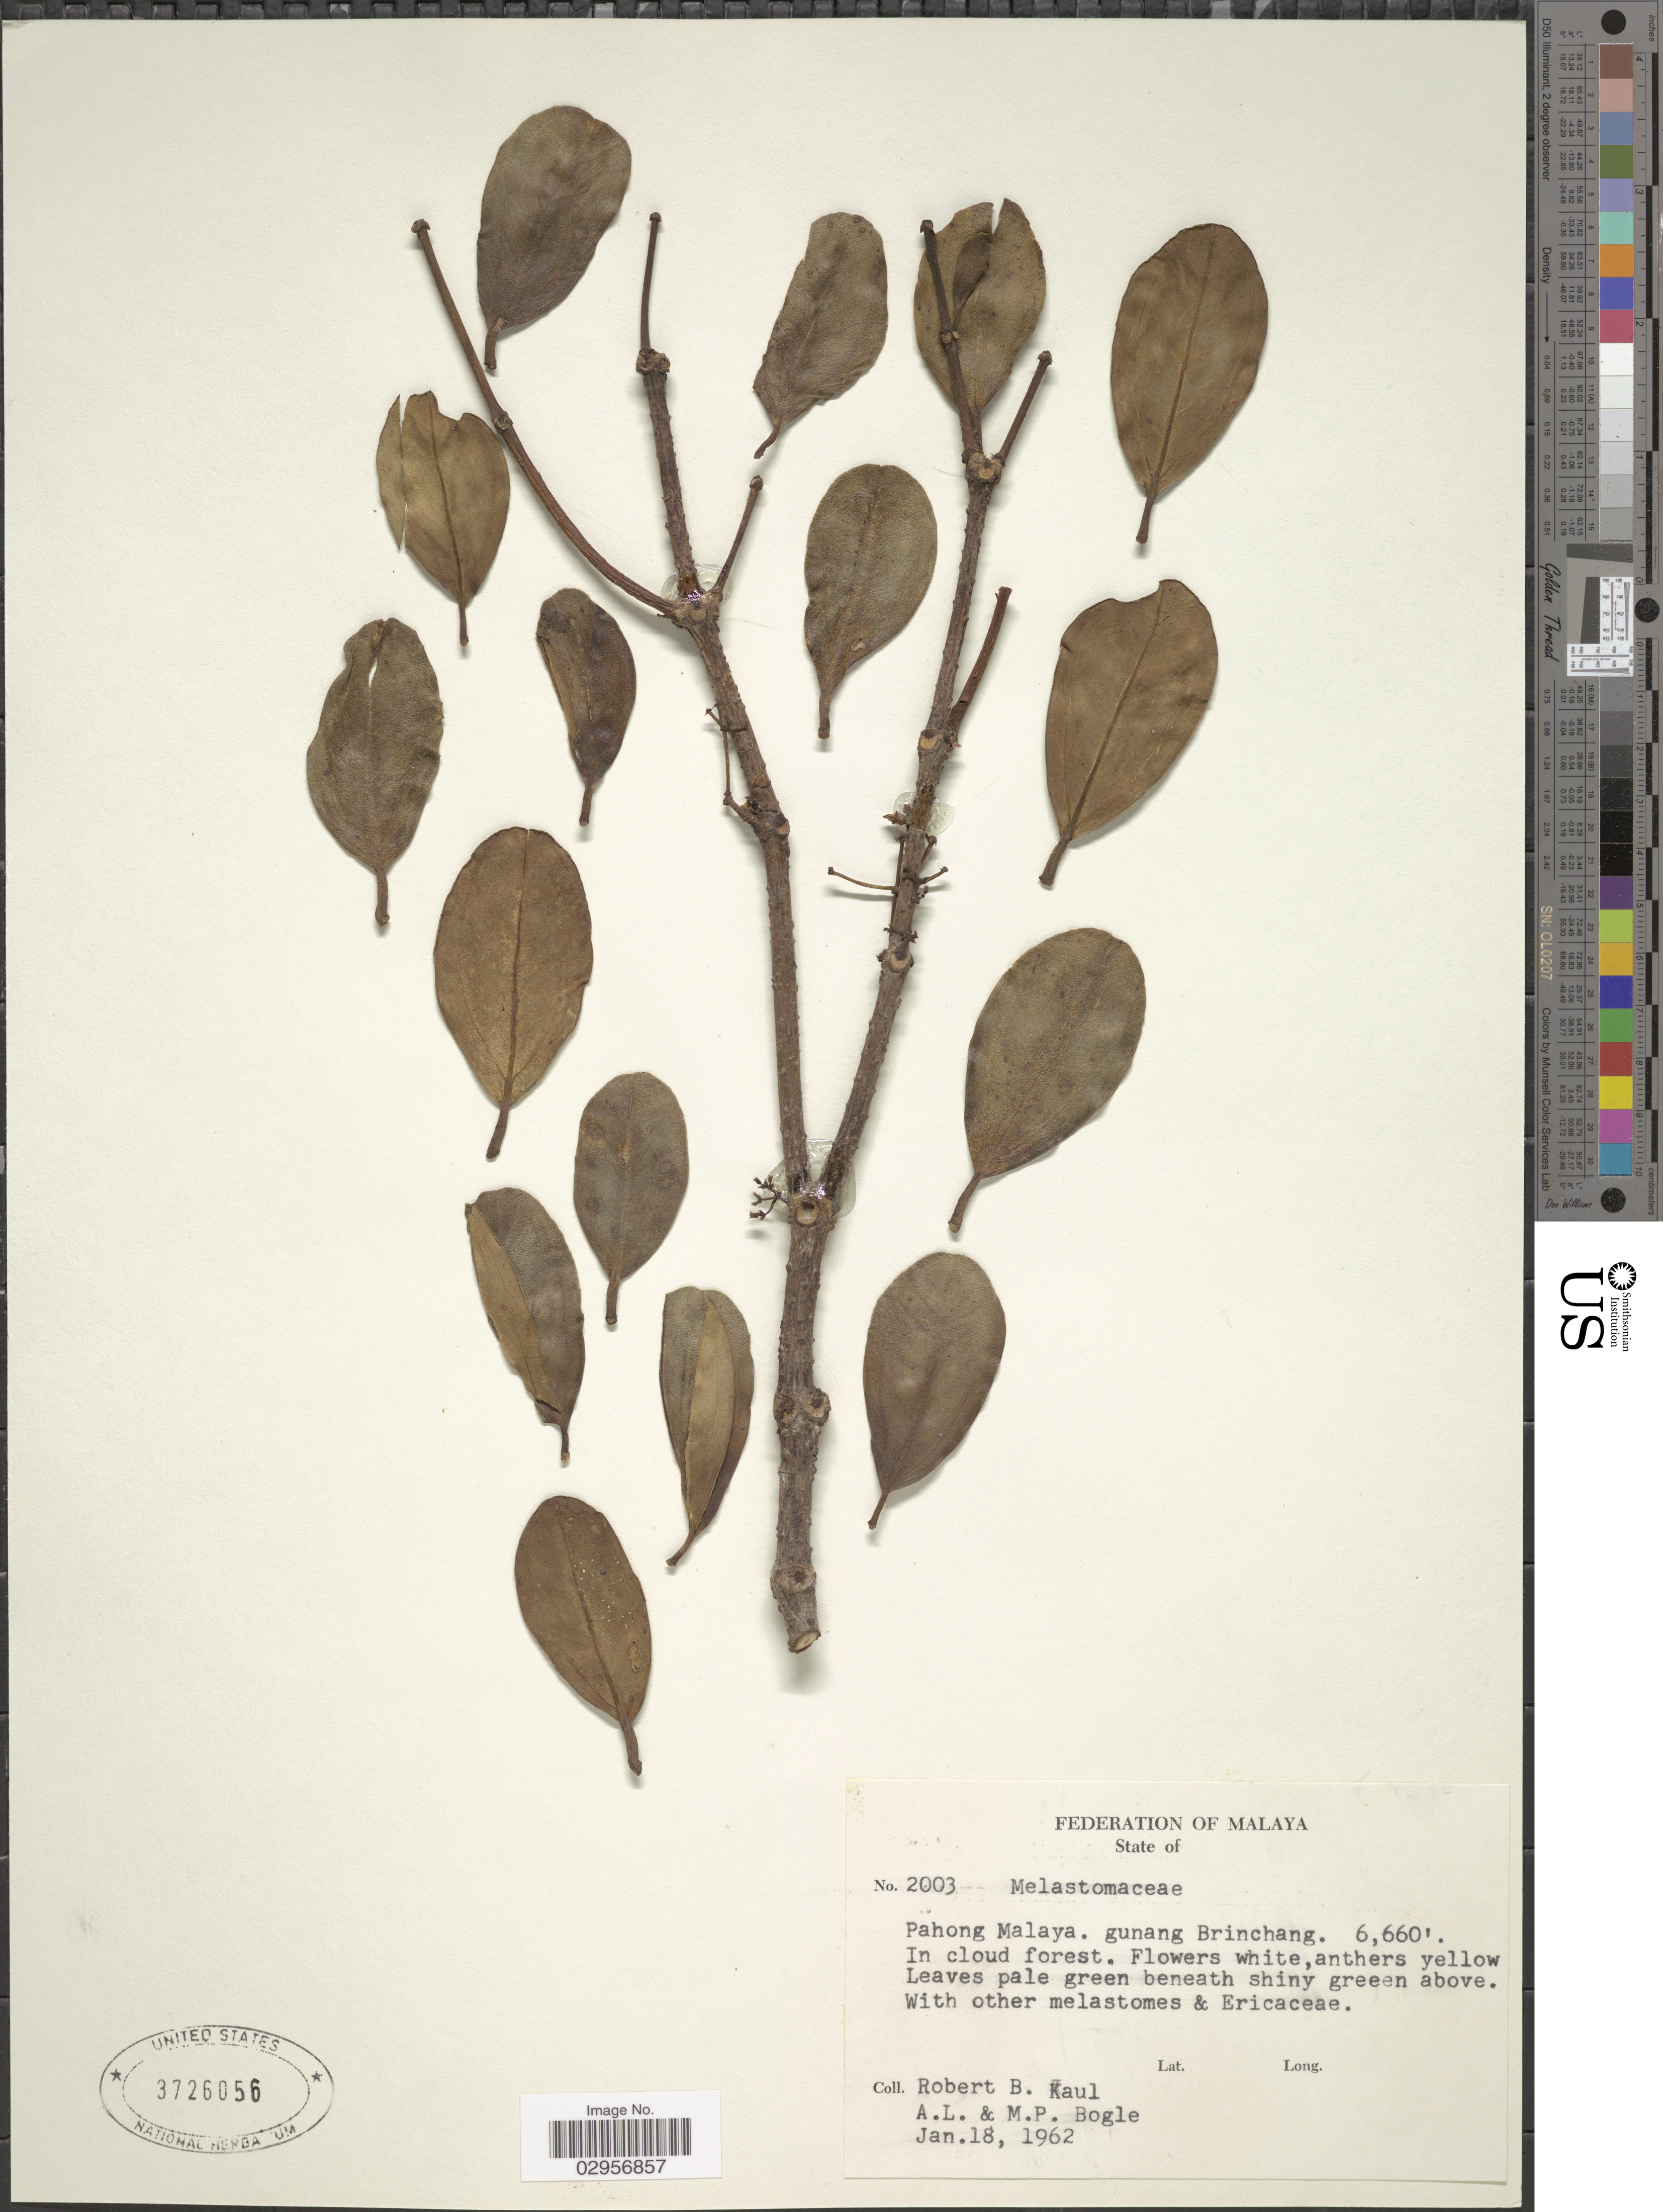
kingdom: Plantae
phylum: Tracheophyta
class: Magnoliopsida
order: Myrtales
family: Melastomataceae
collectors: R. Kaul, Bogle, A.L. & M. Bogle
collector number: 2003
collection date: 1962-01-18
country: Malaysia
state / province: Pahang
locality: Pahong Malaya. gunang Brinchang. Malaya.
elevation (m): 2030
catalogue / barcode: US 3726056